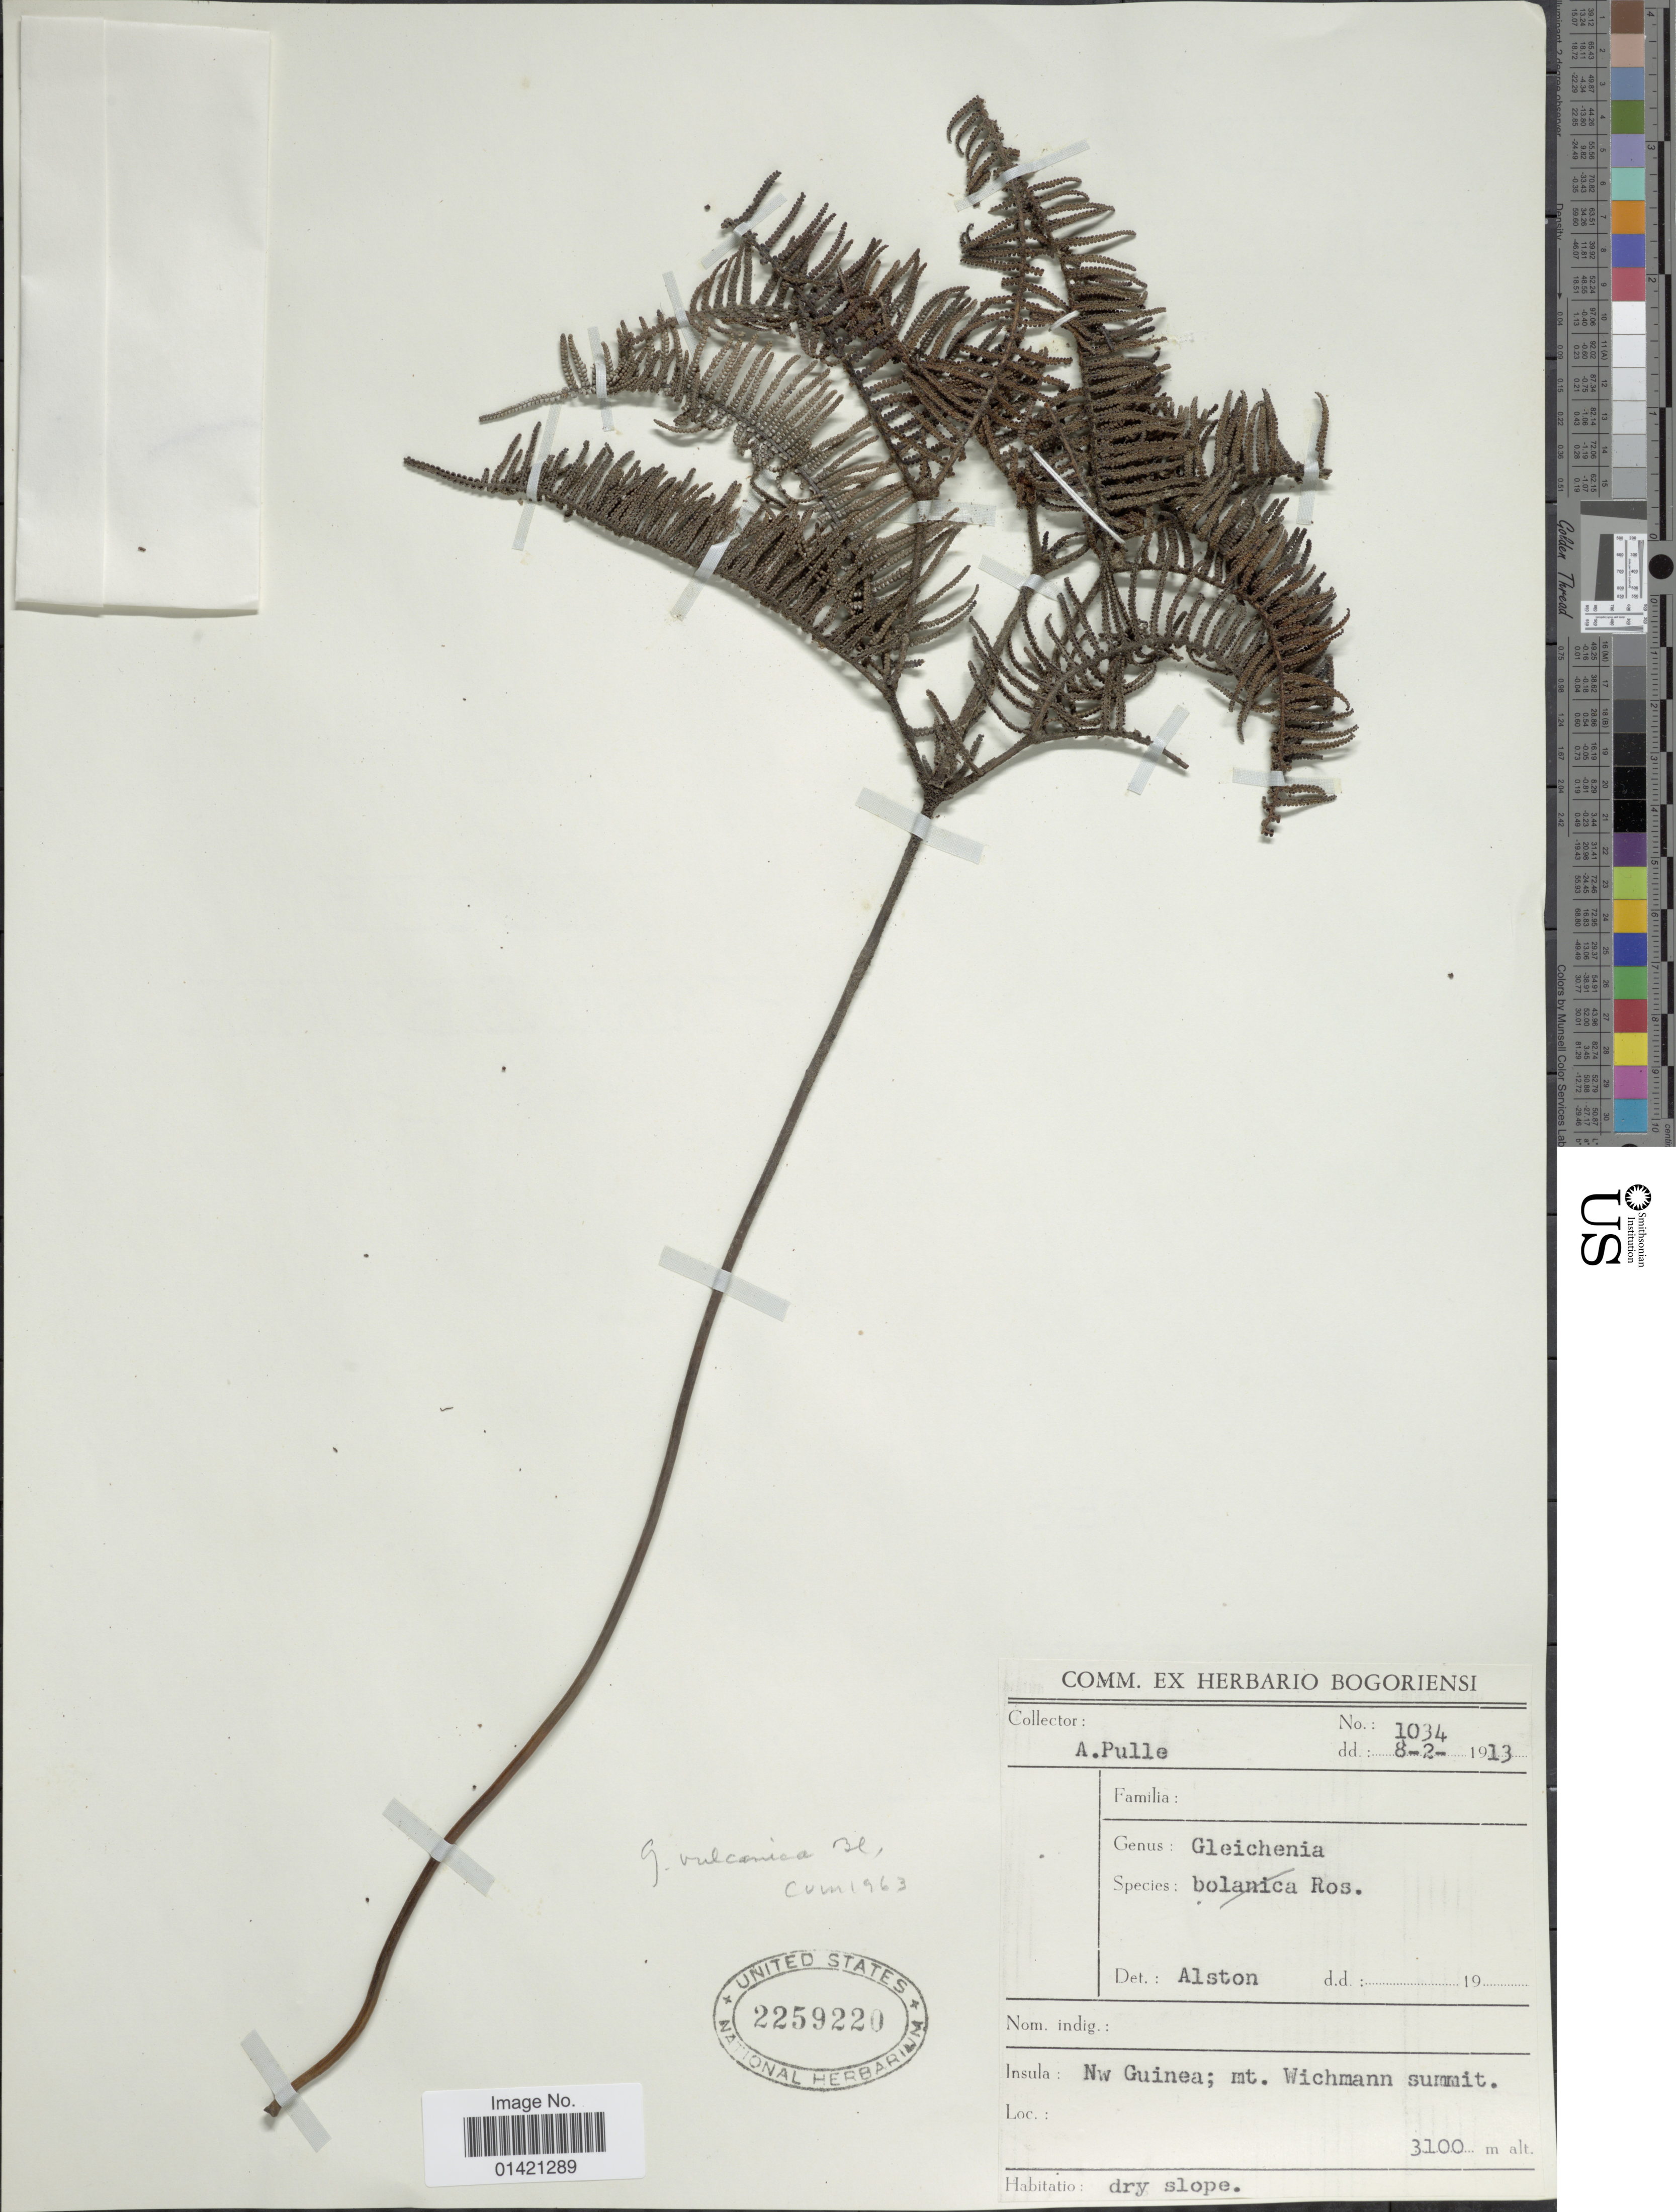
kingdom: Plantae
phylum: Tracheophyta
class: Polypodiopsida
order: Gleicheniales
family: Gleicheniaceae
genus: Gleichenia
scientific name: Gleichenia vulcanica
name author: Blume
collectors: A. A. Pulle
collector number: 1034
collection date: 1913-02-08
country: Papua New Guinea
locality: Insula: Nw Guinea; mt. Wichmann summit.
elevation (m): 3100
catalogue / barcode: US 2259220